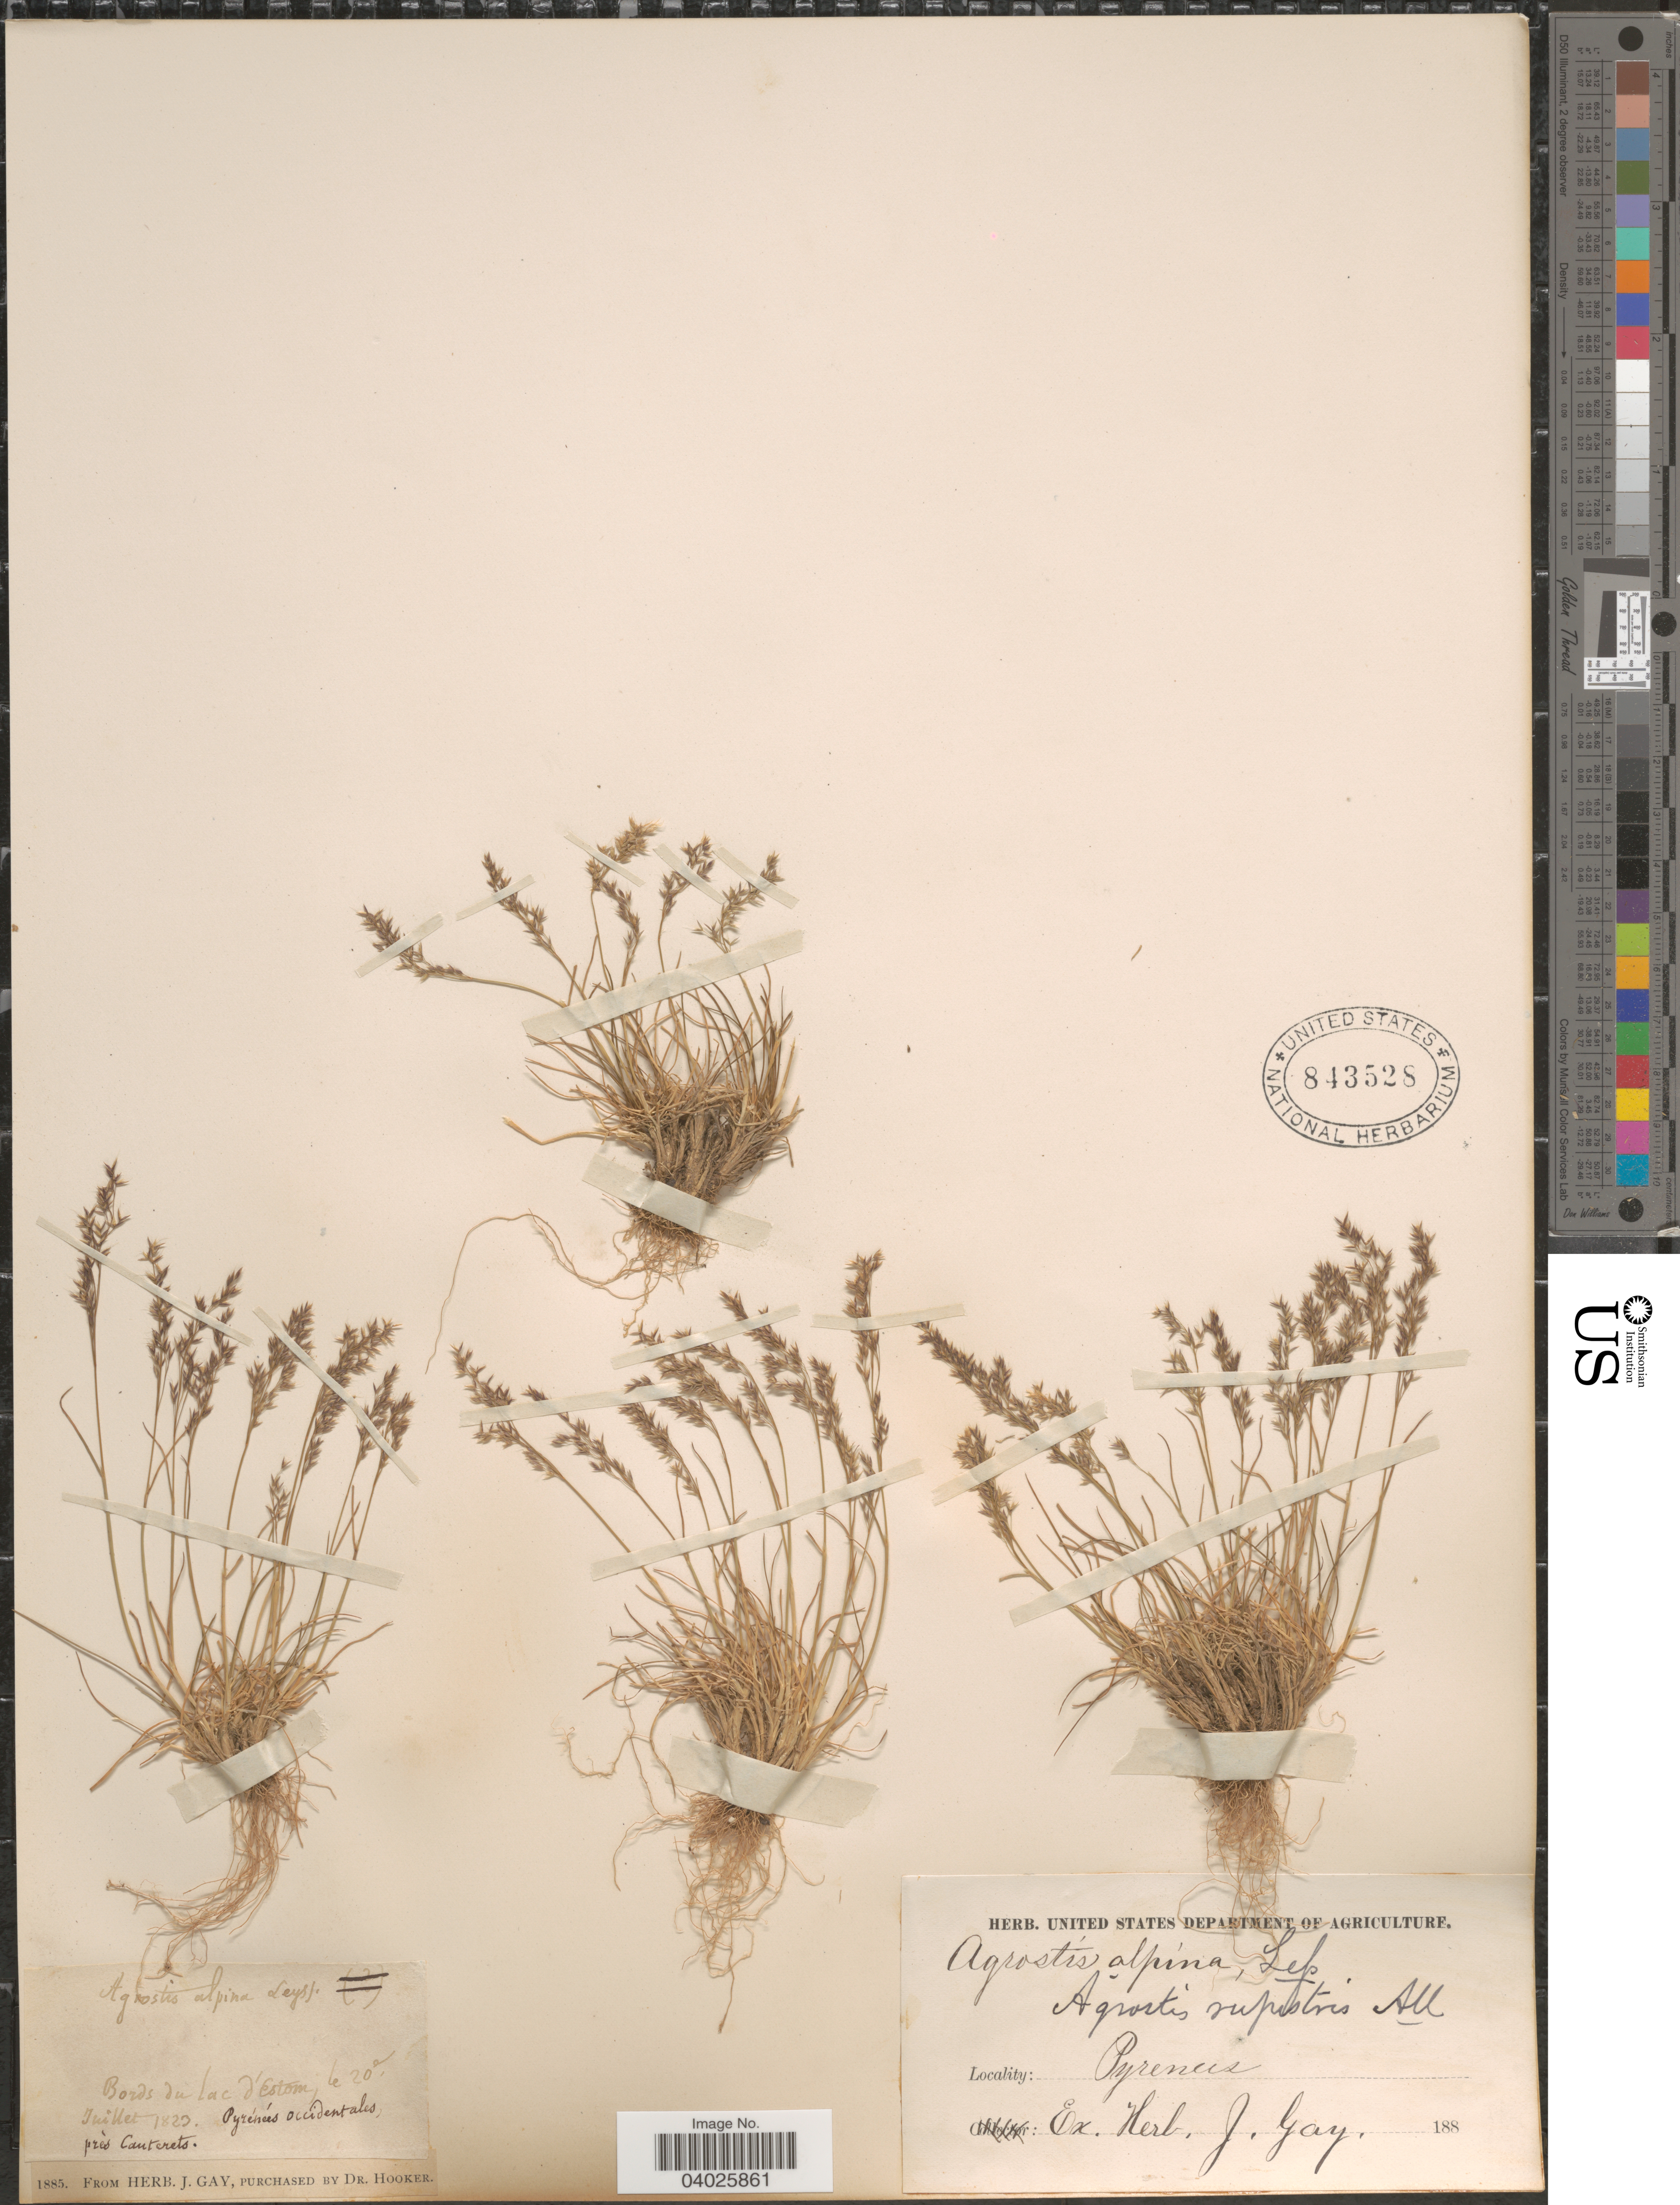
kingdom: Plantae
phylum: Tracheophyta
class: Liliopsida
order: Poales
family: Poaceae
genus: Agrostis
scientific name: Agrostis rupestris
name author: All.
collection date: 1823-07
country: France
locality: Bords du lac d'estom. Pyrénées occidentalis, près Cauterets. Pyrenees.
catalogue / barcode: US 843528